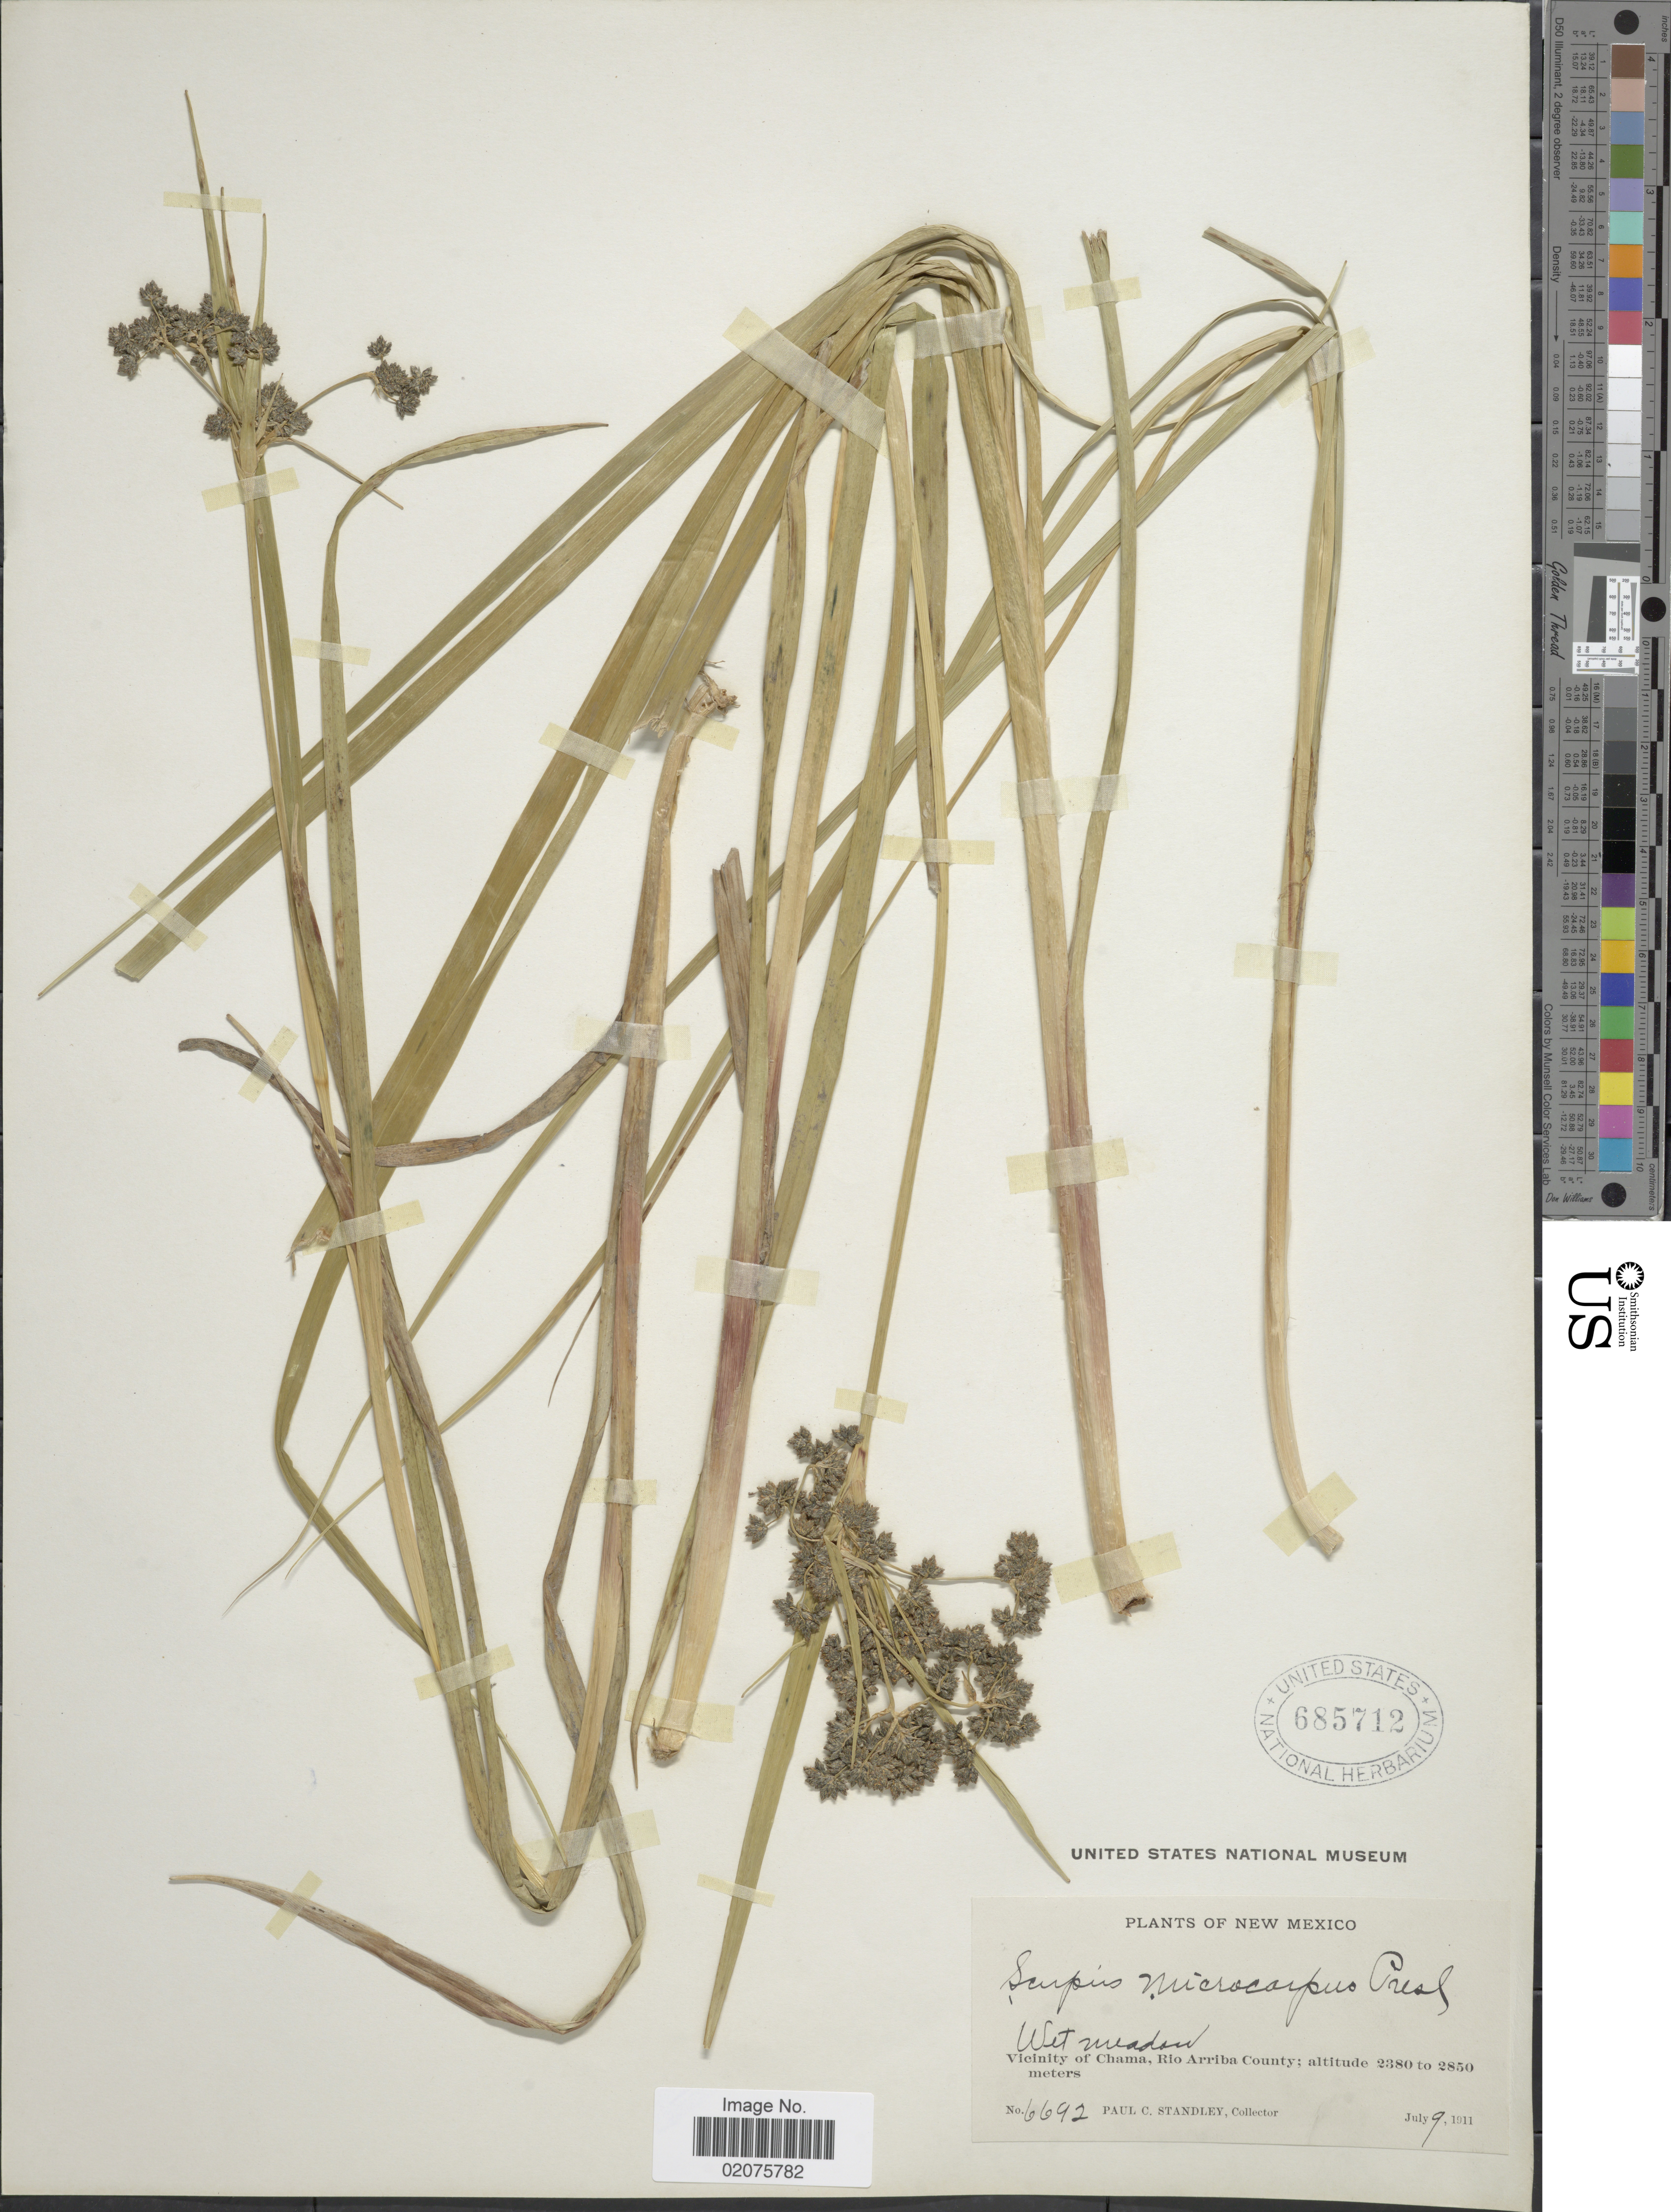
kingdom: Plantae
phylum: Tracheophyta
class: Liliopsida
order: Poales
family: Cyperaceae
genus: Scirpus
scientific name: Scirpus microcarpus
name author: J. Presl & C. Presl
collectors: P. C. Standley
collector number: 6692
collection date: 1911-07-09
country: United States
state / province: New Mexico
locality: Vicinity of Chama, Rio Arriba County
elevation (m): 2380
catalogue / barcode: US 685712